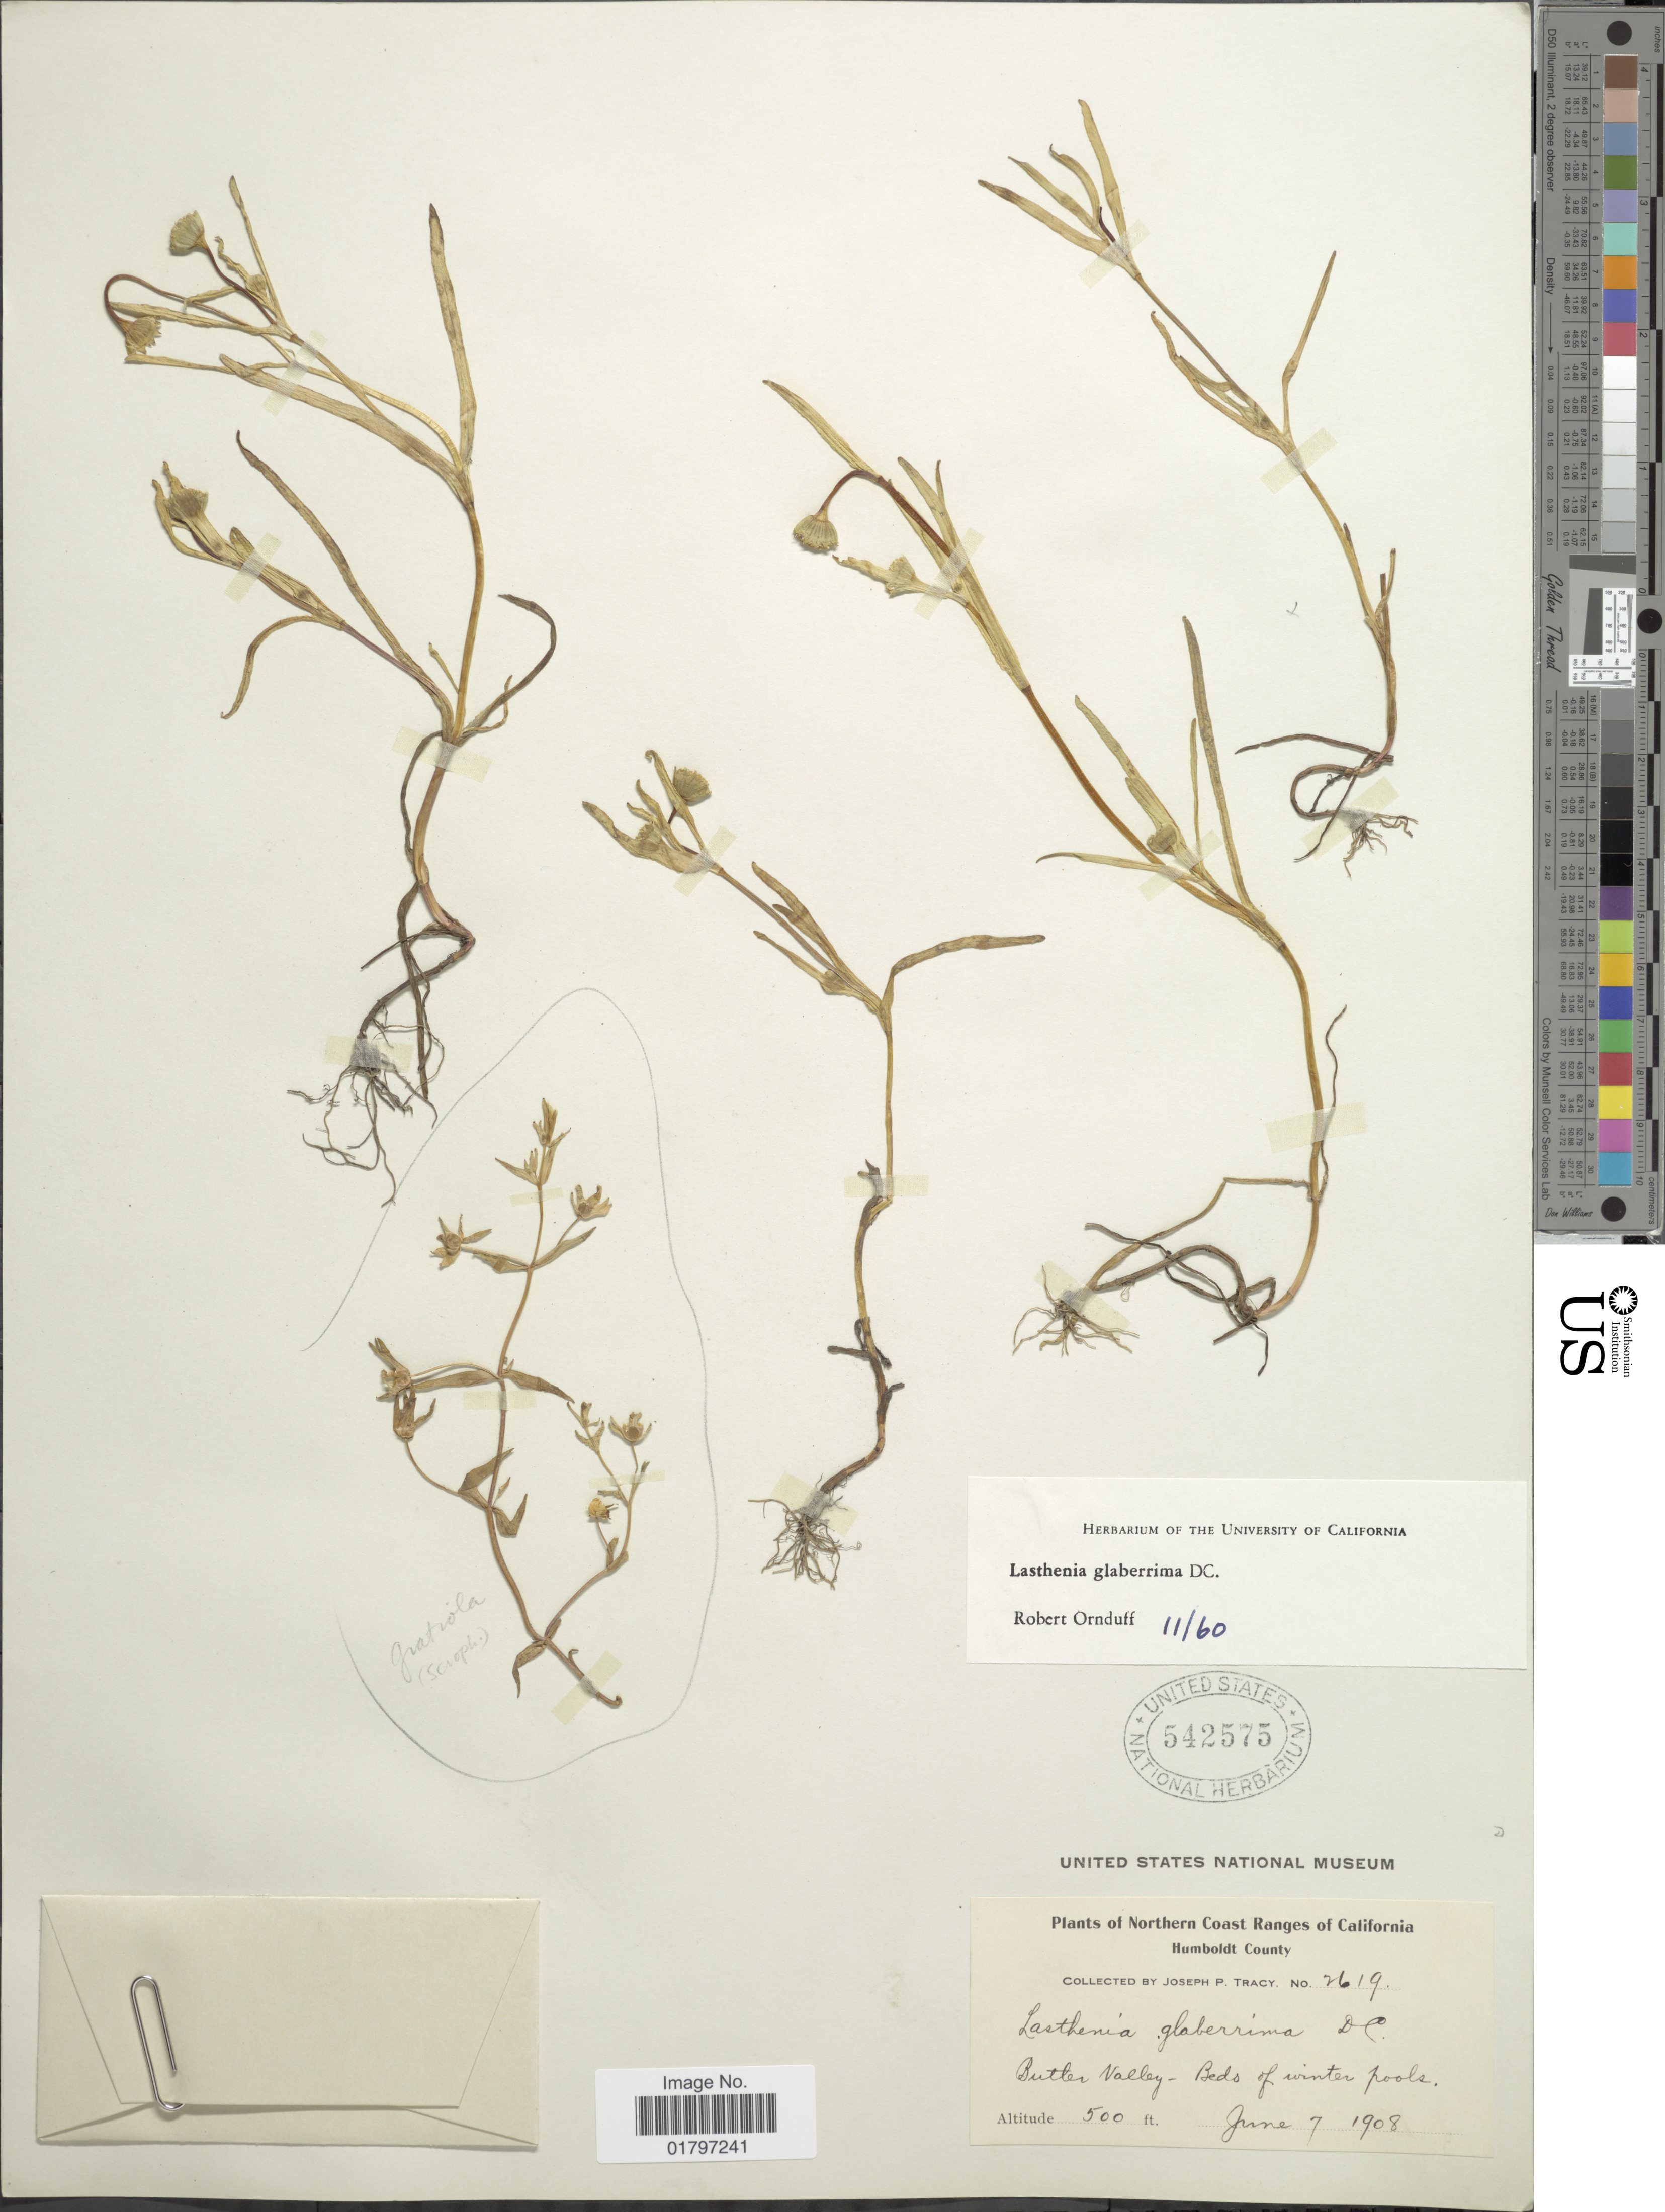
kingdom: Plantae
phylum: Tracheophyta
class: Magnoliopsida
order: Asterales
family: Asteraceae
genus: Lasthenia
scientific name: Lasthenia glaberrima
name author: DC.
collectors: J. Tracy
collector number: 2619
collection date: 1908-06-07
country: United States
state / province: California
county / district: Humboldt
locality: Northern Coast Ranges of California. Humboldt County. Butler Valley - Bed of winter pools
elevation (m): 152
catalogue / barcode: US 542575